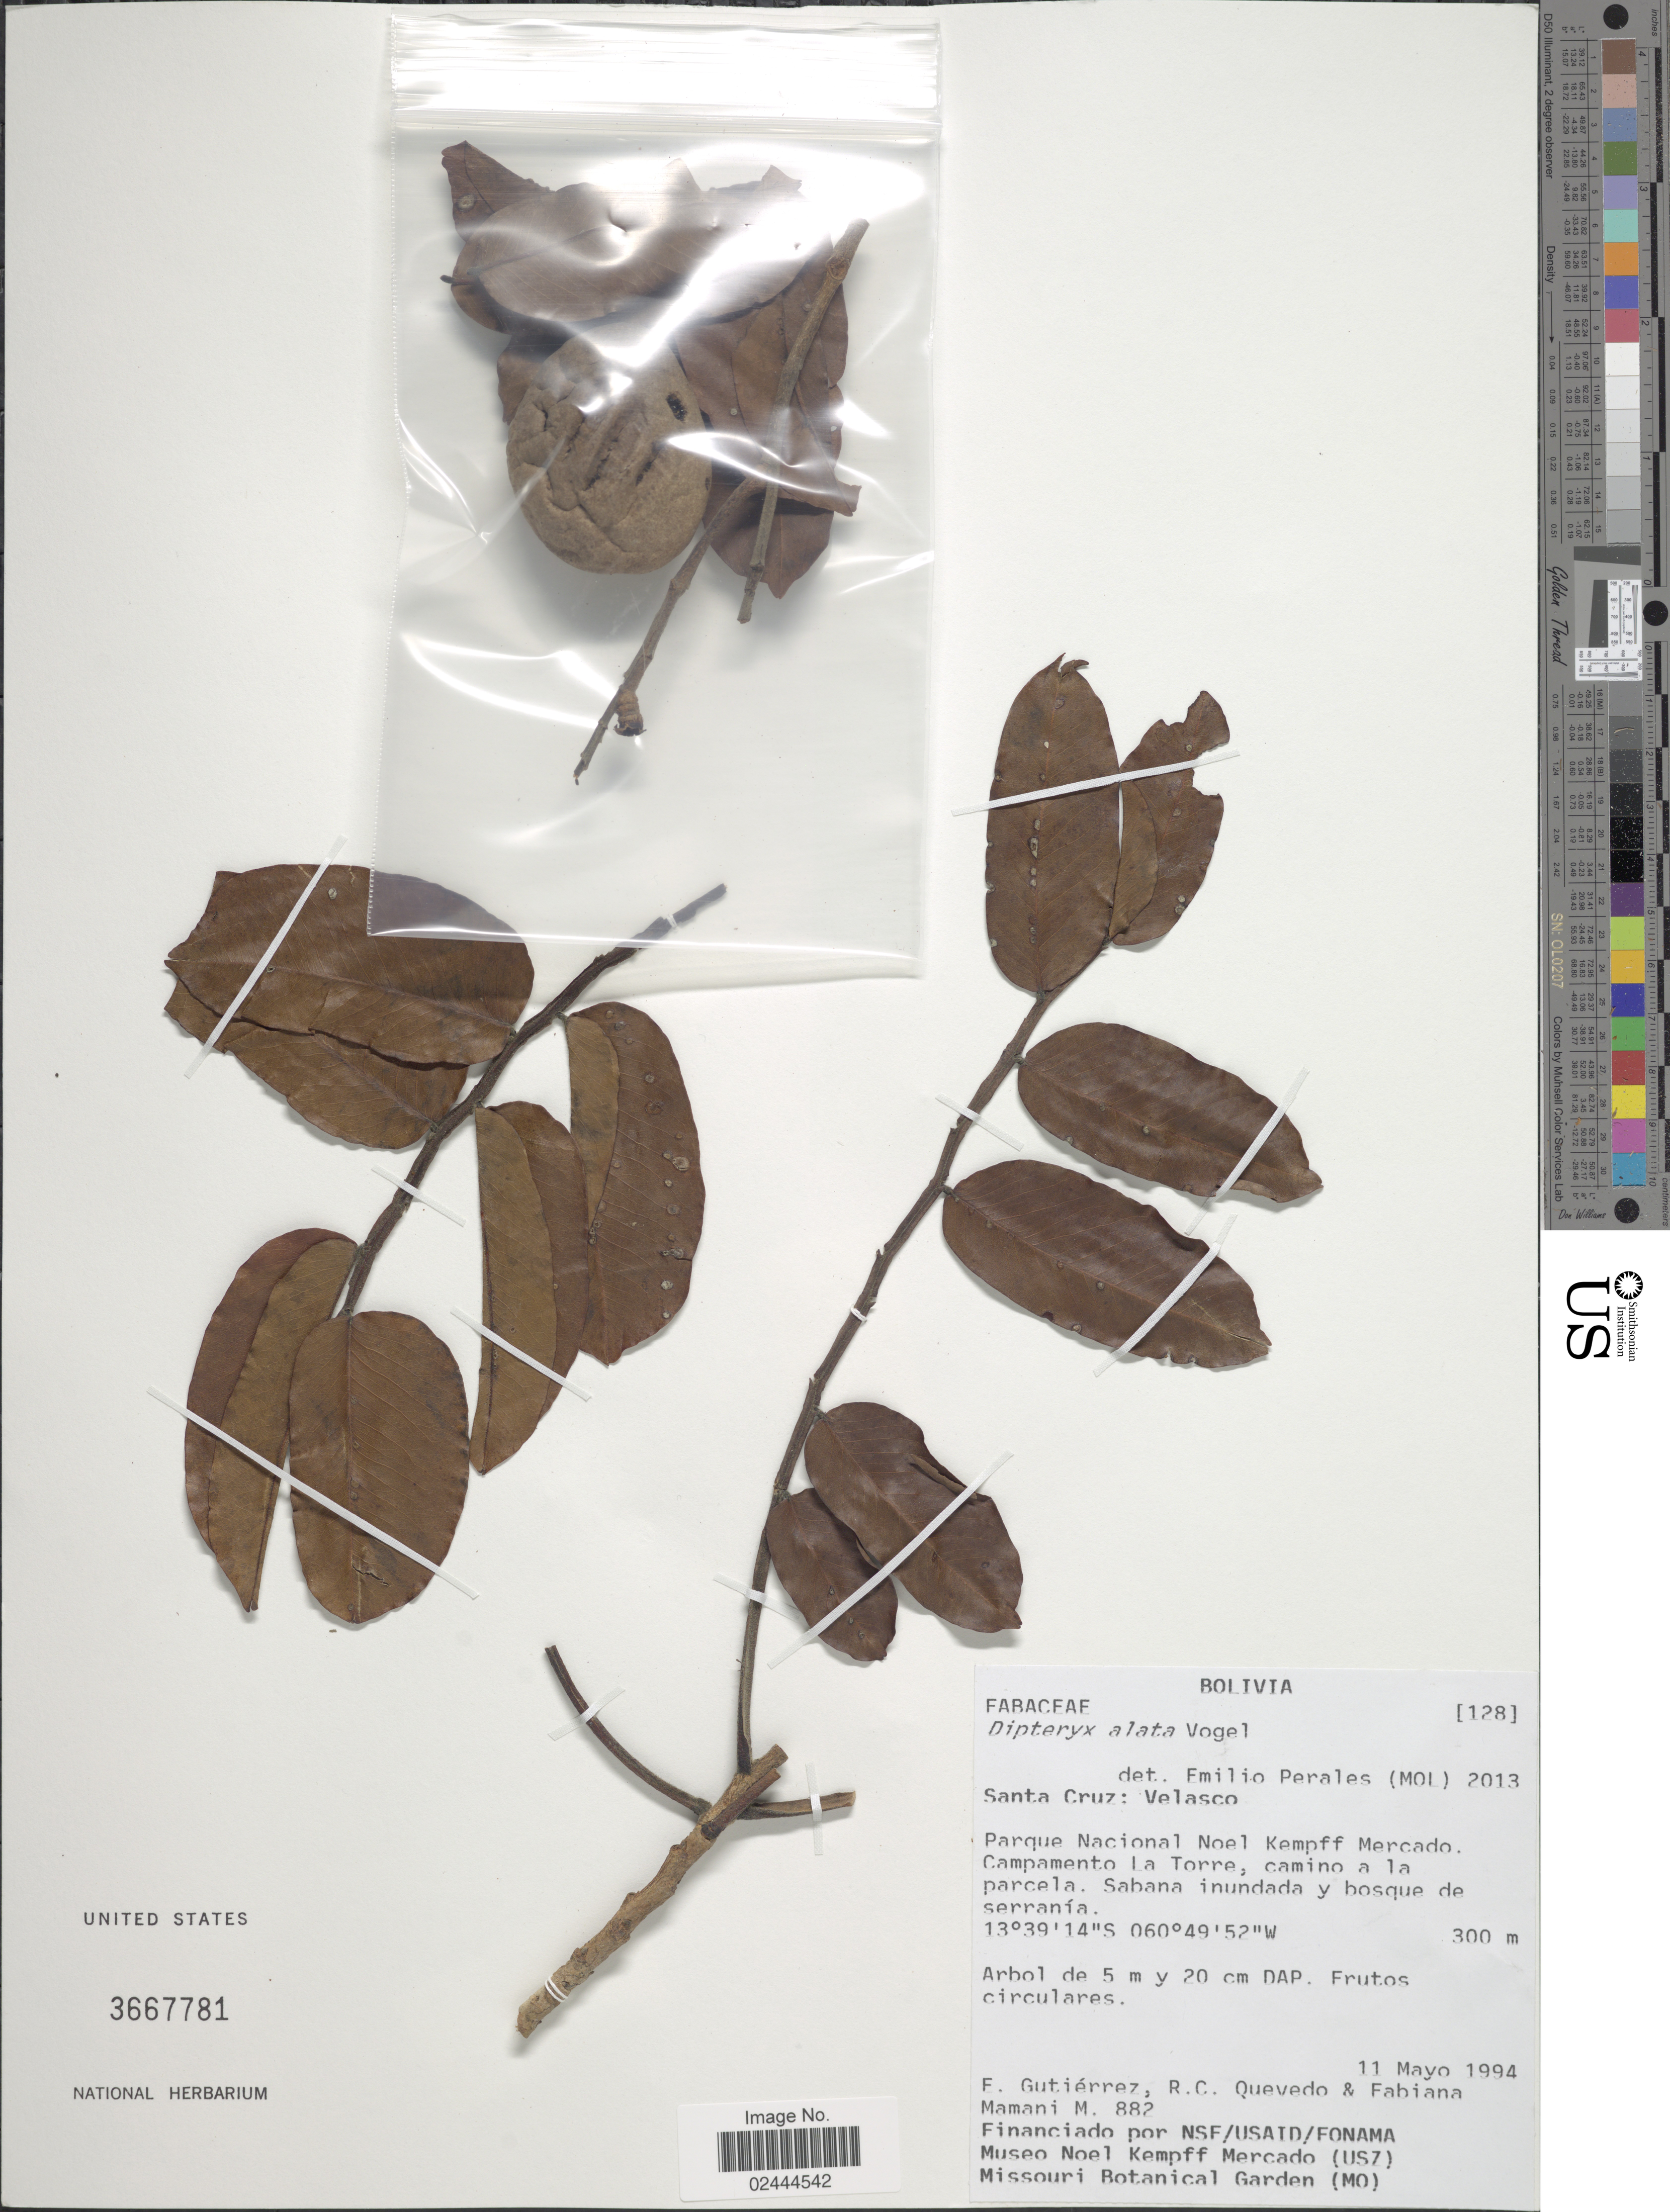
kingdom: Plantae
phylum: Tracheophyta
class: Magnoliopsida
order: Fabales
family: Fabaceae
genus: Dipteryx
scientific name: Dipteryx alata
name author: Vogel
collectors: F. Gutierrez, R. Quevedo & F. Mamani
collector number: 882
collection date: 1994-05-11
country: Bolivia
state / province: Santa Cruz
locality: Velasco. Parque Nacional Noel Kempff Mercado. Campamento La Torre, camino a la parcela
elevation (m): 300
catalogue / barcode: US 3667781